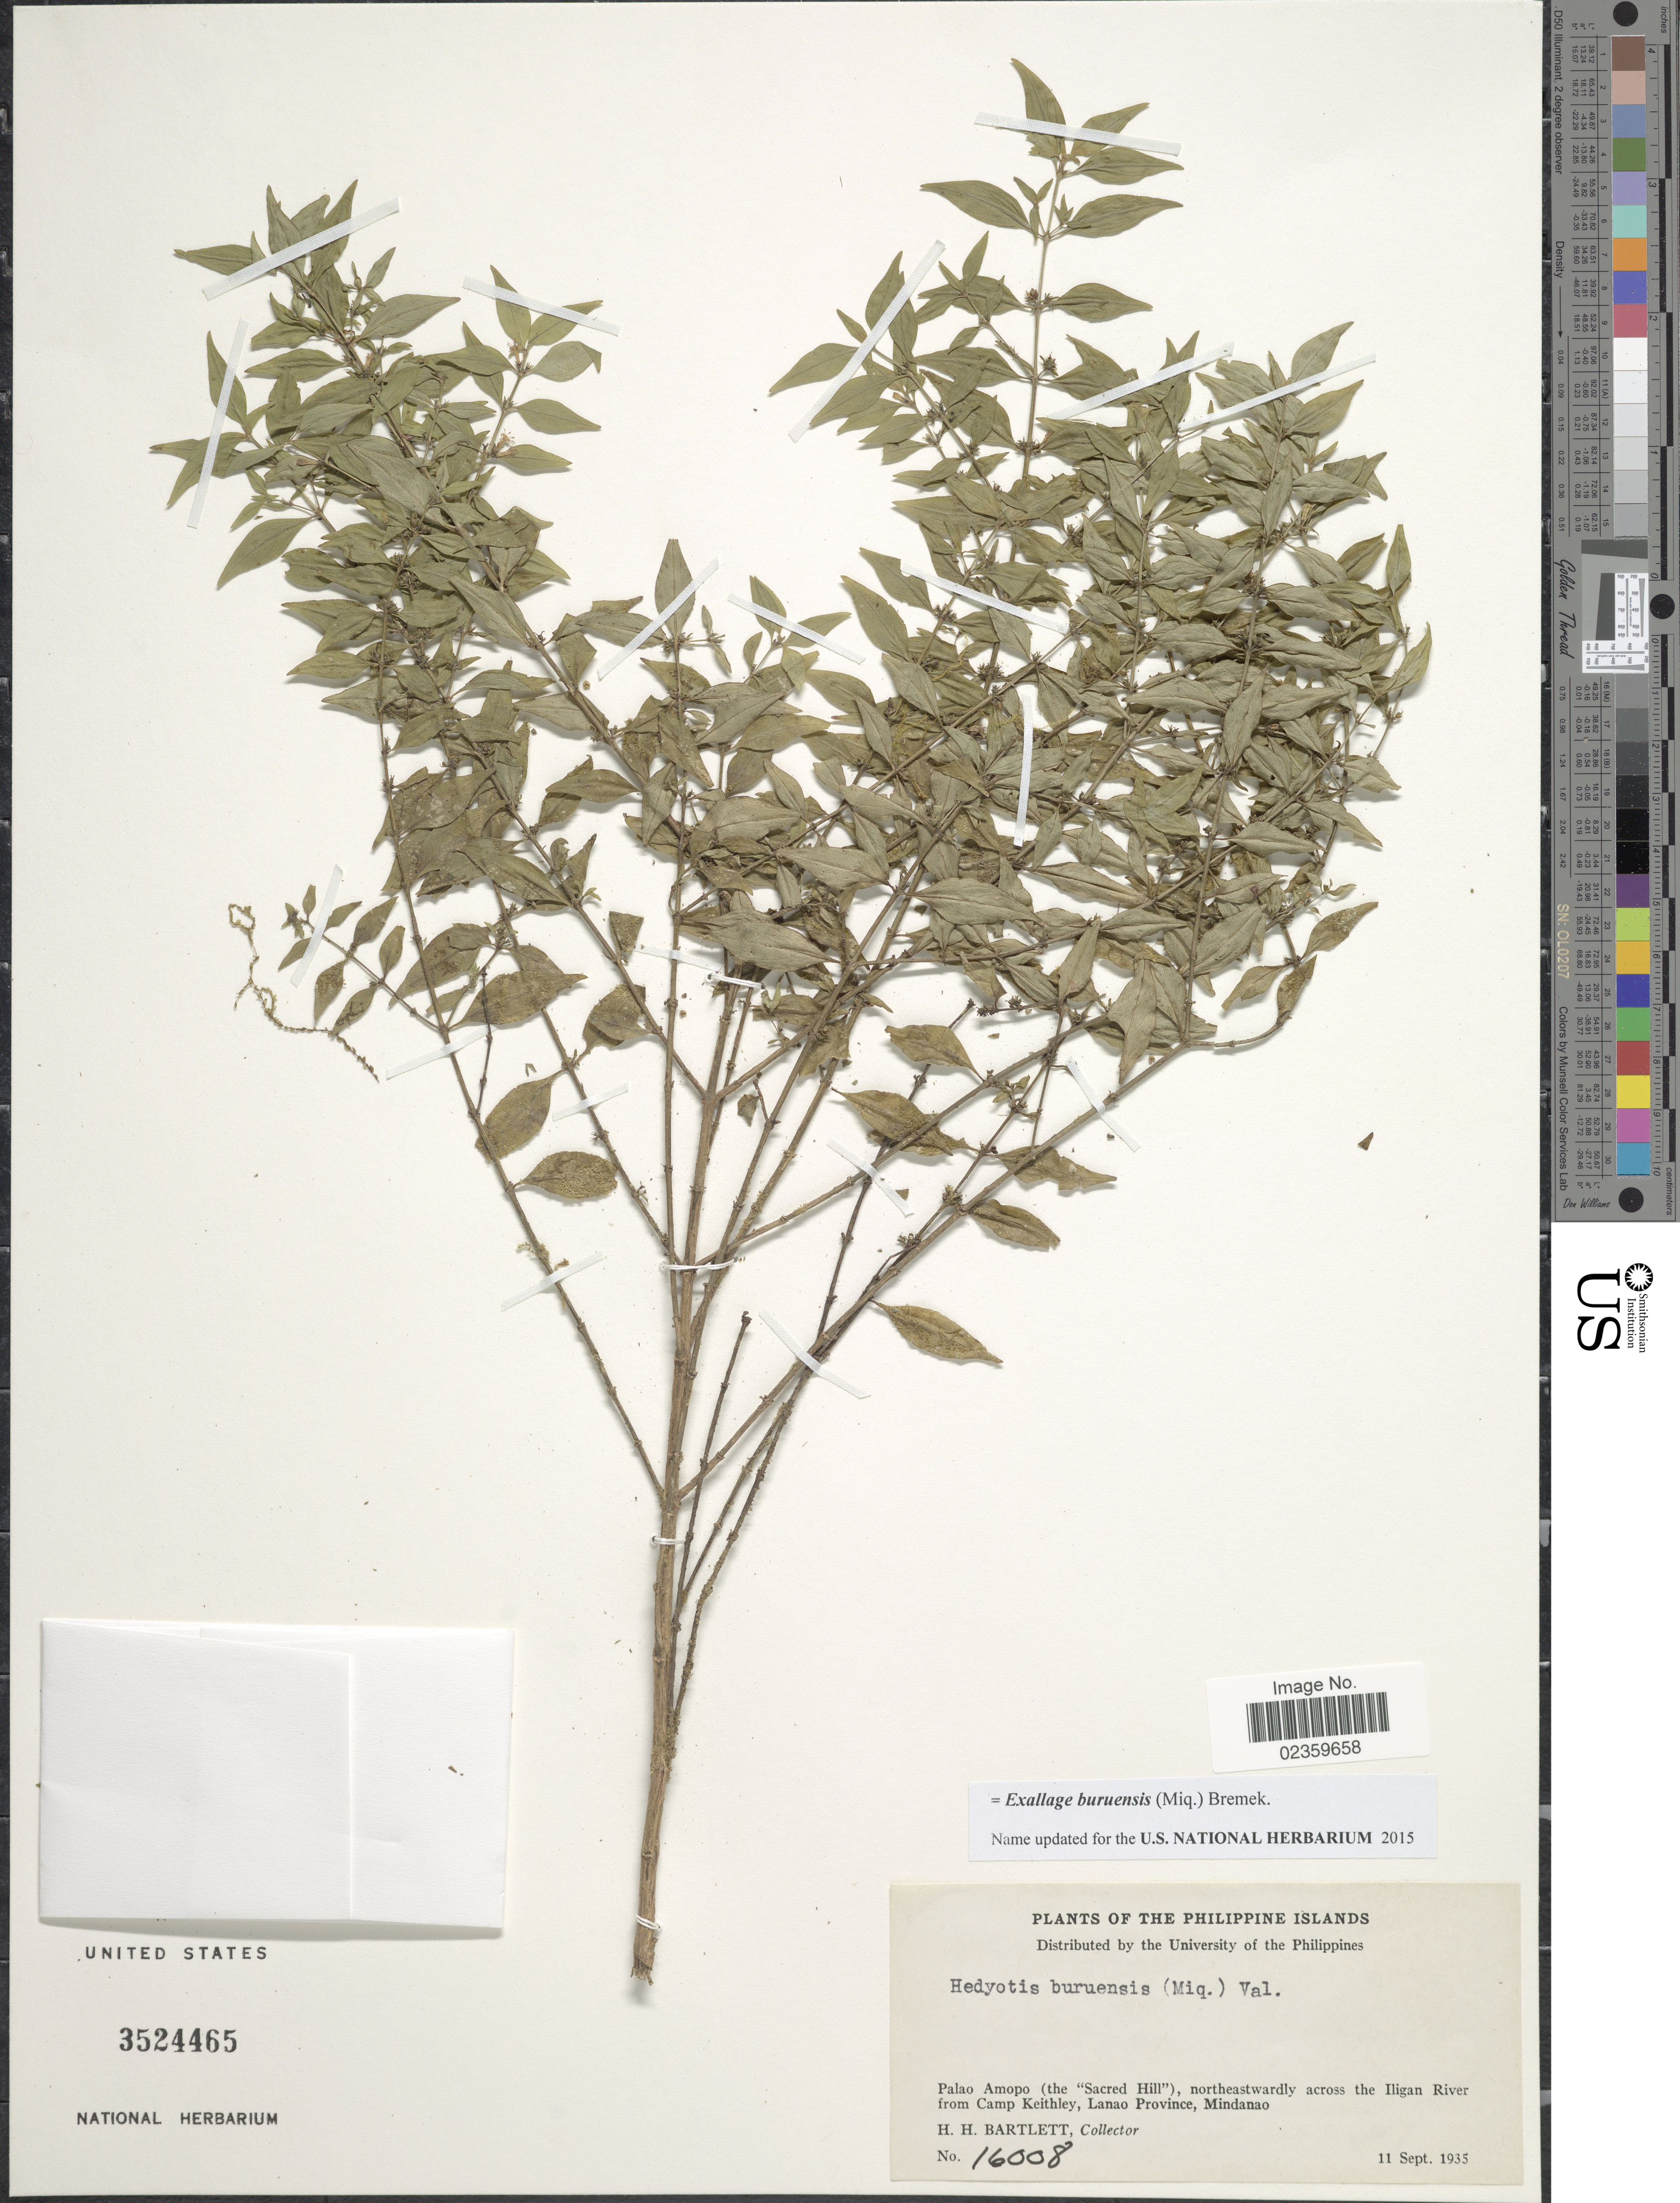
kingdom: Plantae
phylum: Tracheophyta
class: Magnoliopsida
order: Gentianales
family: Rubiaceae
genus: Exallage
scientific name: Exallage buruensis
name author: (Miq.) Bremek.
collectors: H. H. Bartlett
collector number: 16008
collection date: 1935-09-11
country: Philippines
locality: Philippine Islands. Palao Amopo (the "Sacred Hill"), northeastwardly across the Iligan River from Camp Keithley, Lanao Province, Mindanao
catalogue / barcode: US 3524465